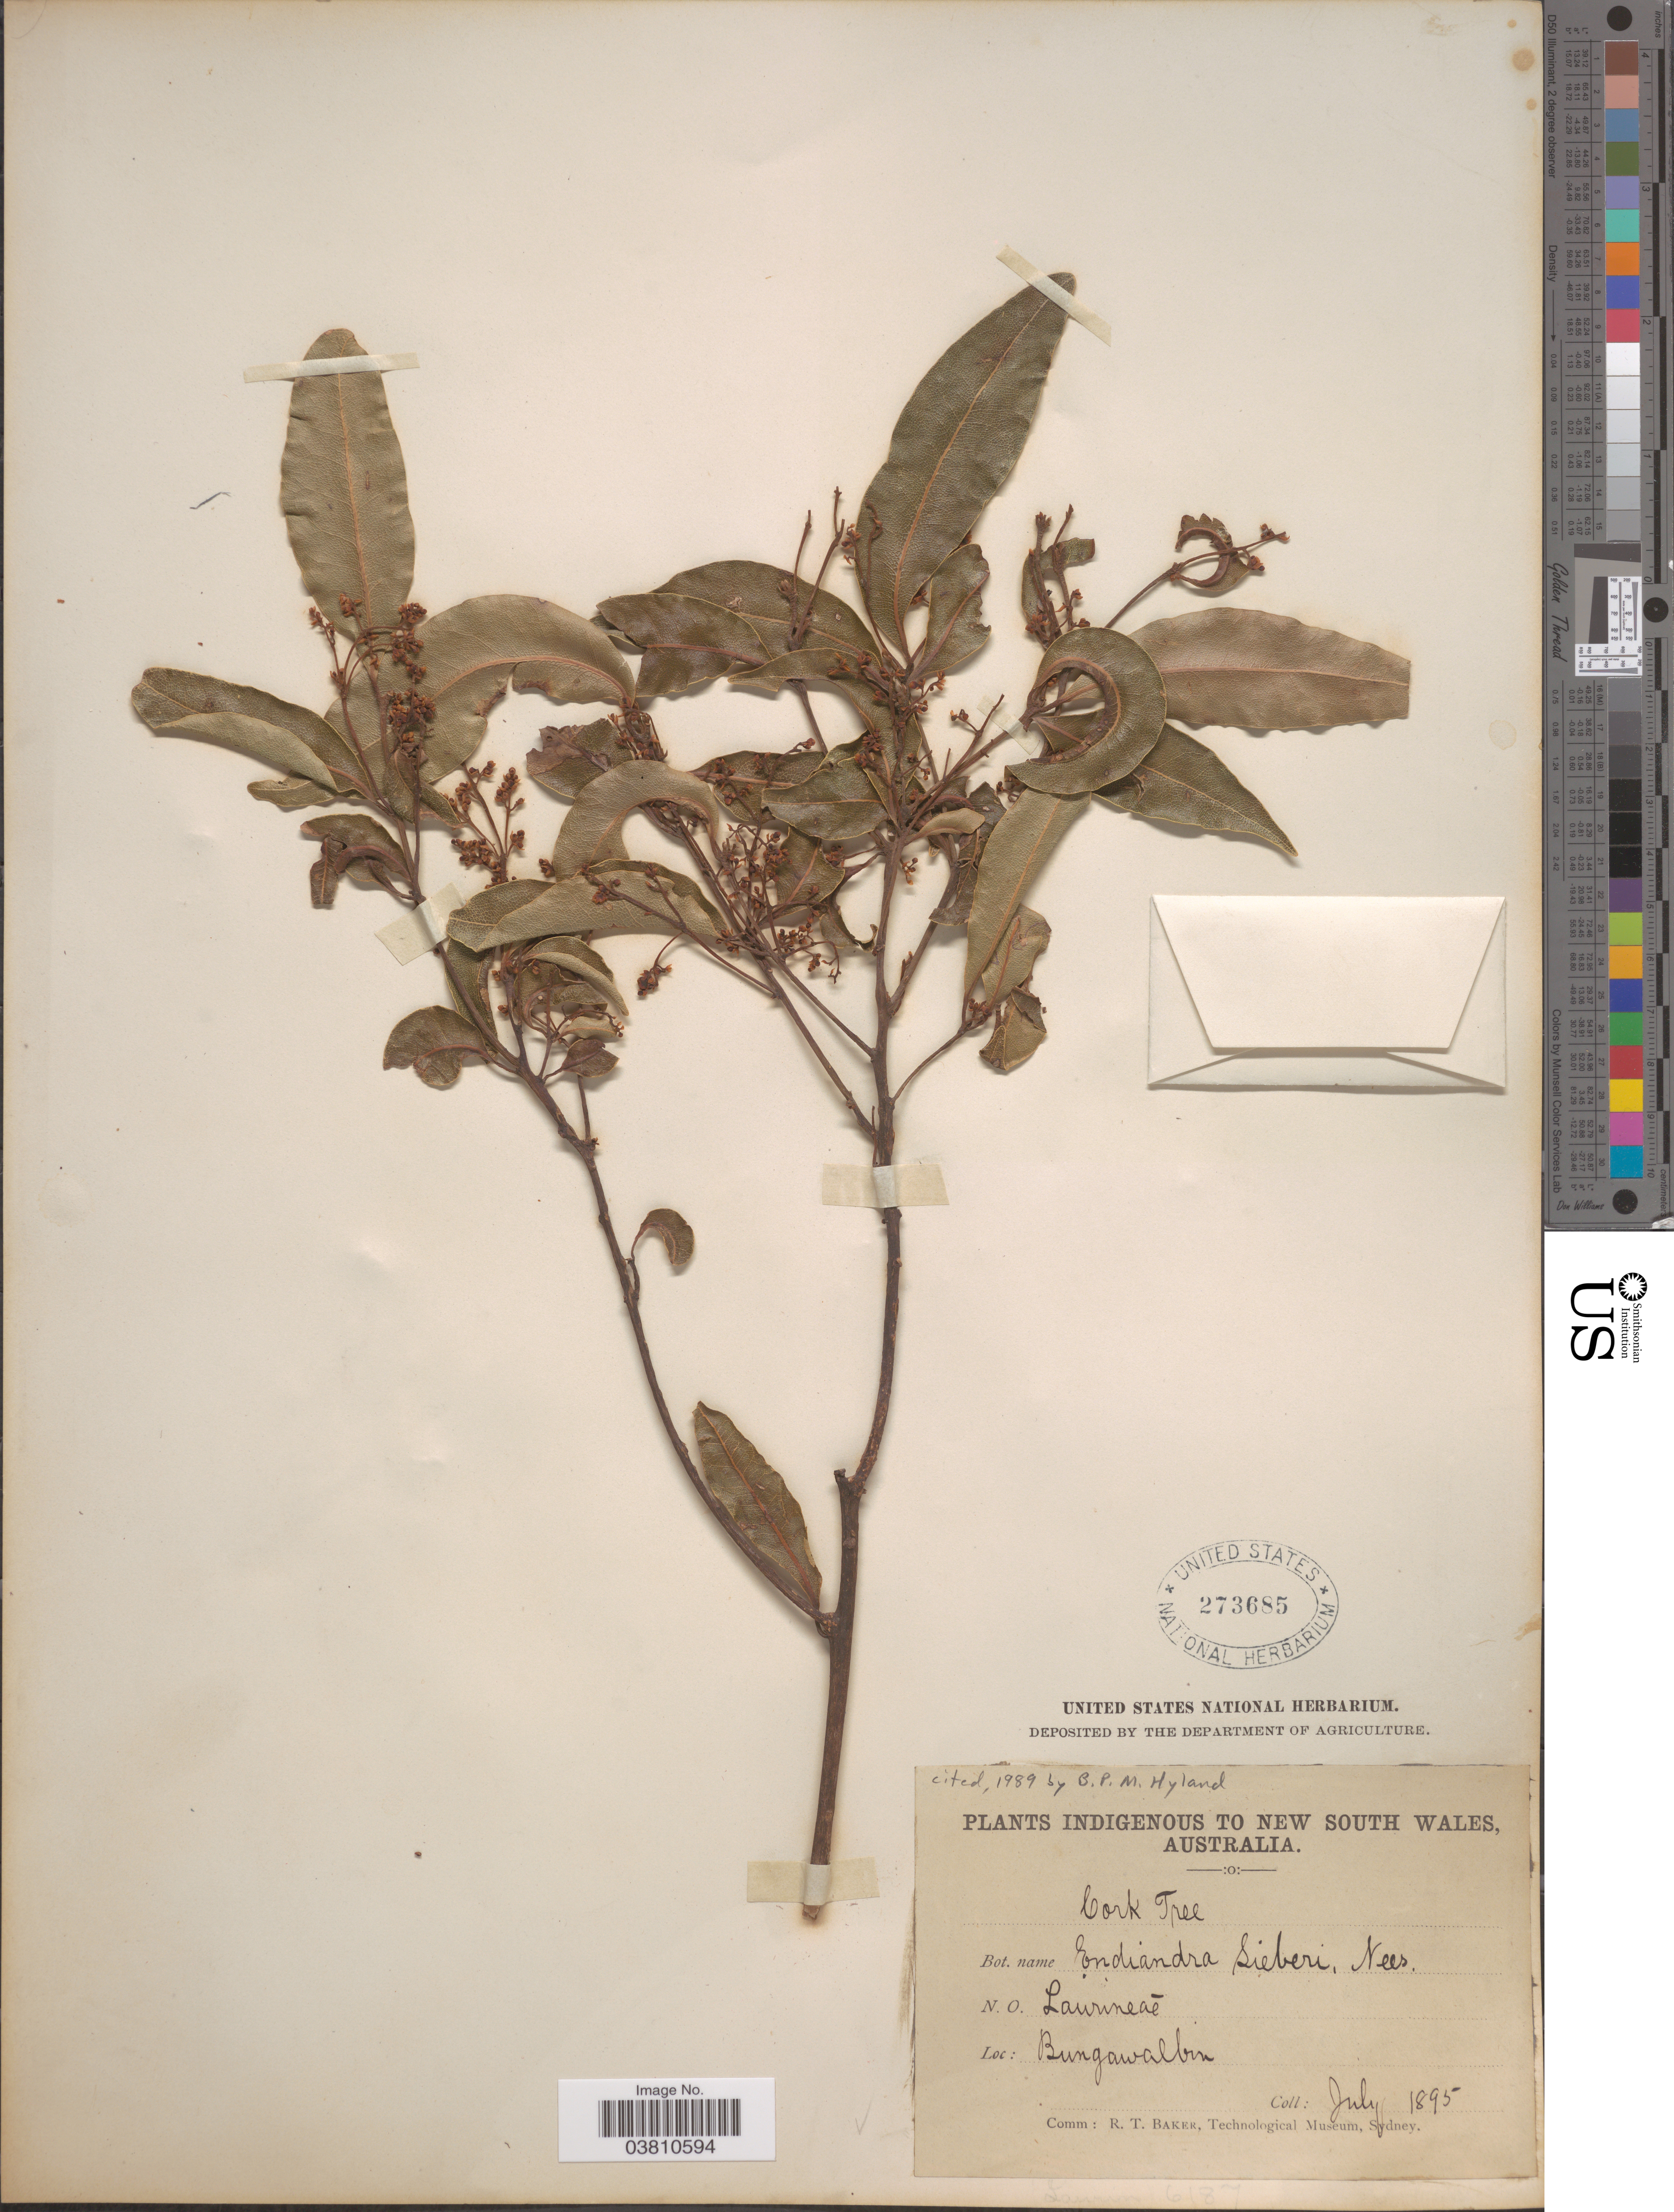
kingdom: Plantae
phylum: Tracheophyta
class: Magnoliopsida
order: Laurales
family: Lauraceae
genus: Endiandra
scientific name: Endiandra sieberi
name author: Nees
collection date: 1895-07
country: Australia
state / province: New South Wales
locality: Bungawalbin.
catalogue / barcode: US 273685